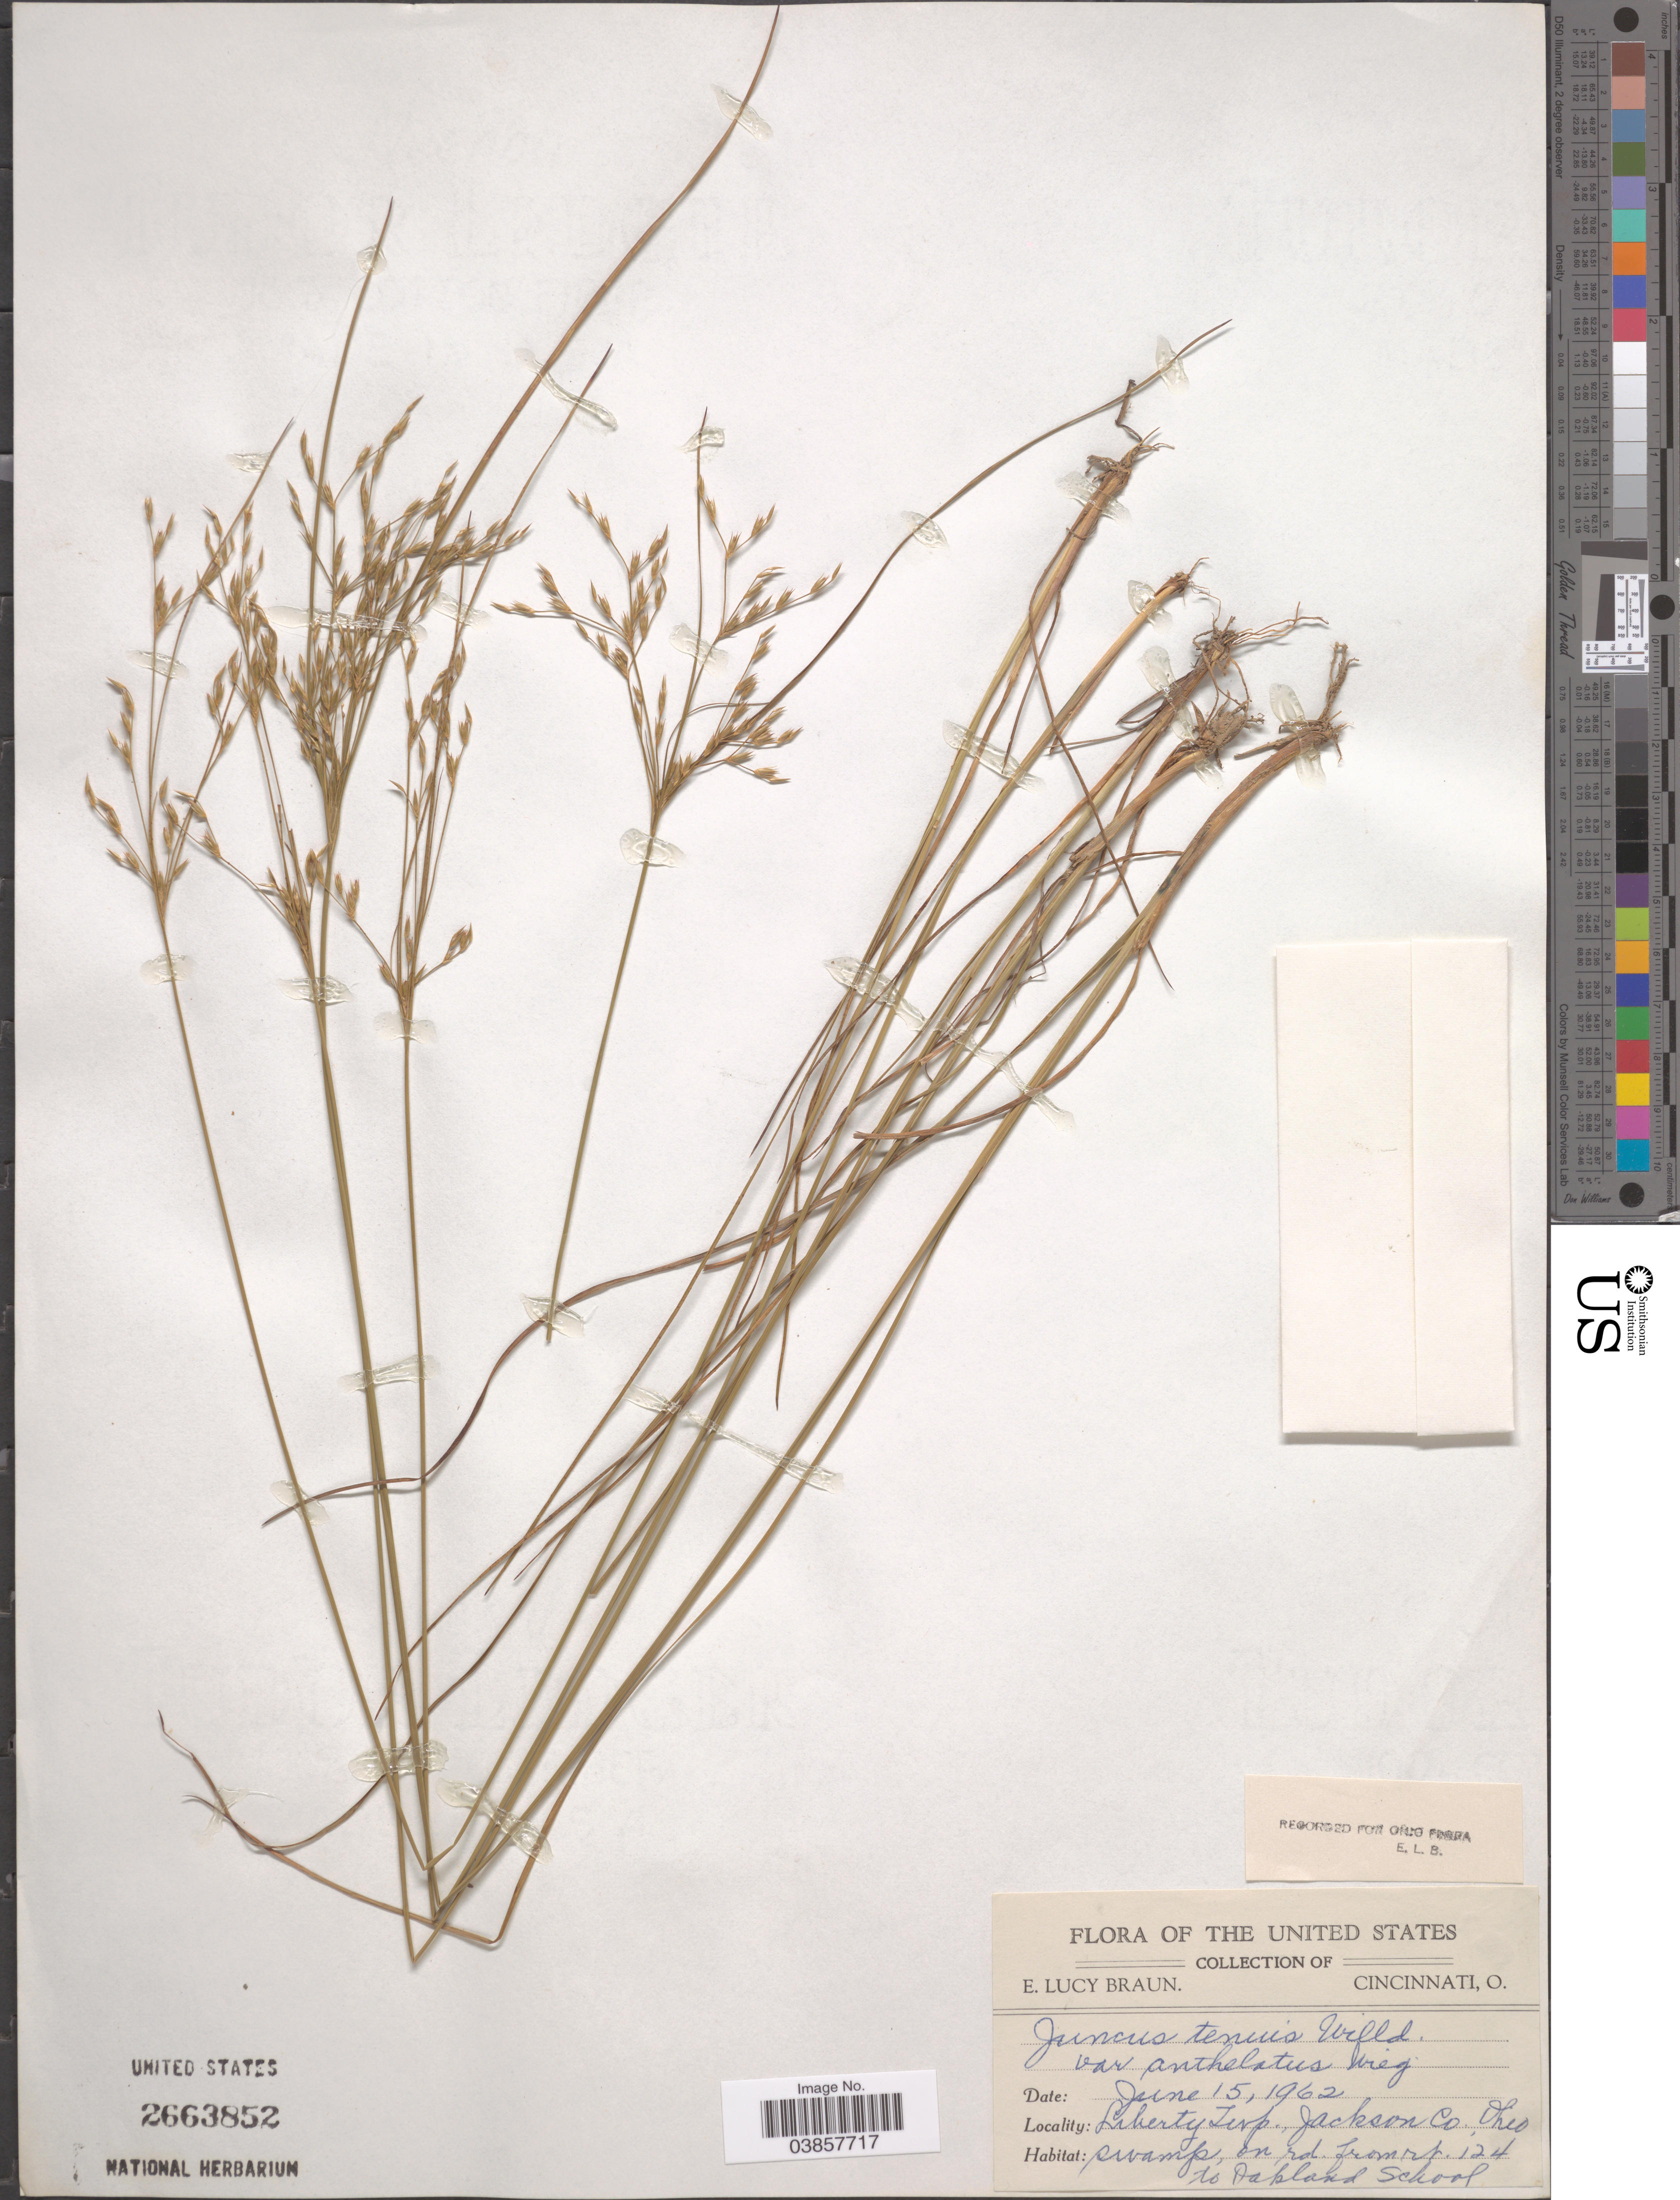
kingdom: Plantae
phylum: Tracheophyta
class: Liliopsida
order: Poales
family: Juncaceae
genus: Juncus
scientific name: Juncus tenuis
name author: Willd.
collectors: E. L. Braun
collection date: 1962-06-15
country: United States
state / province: Ohio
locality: Liberty Twp. Jackson Co. Swamp, on rd. from rt. 124 to Oakland School.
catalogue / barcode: US 2663852